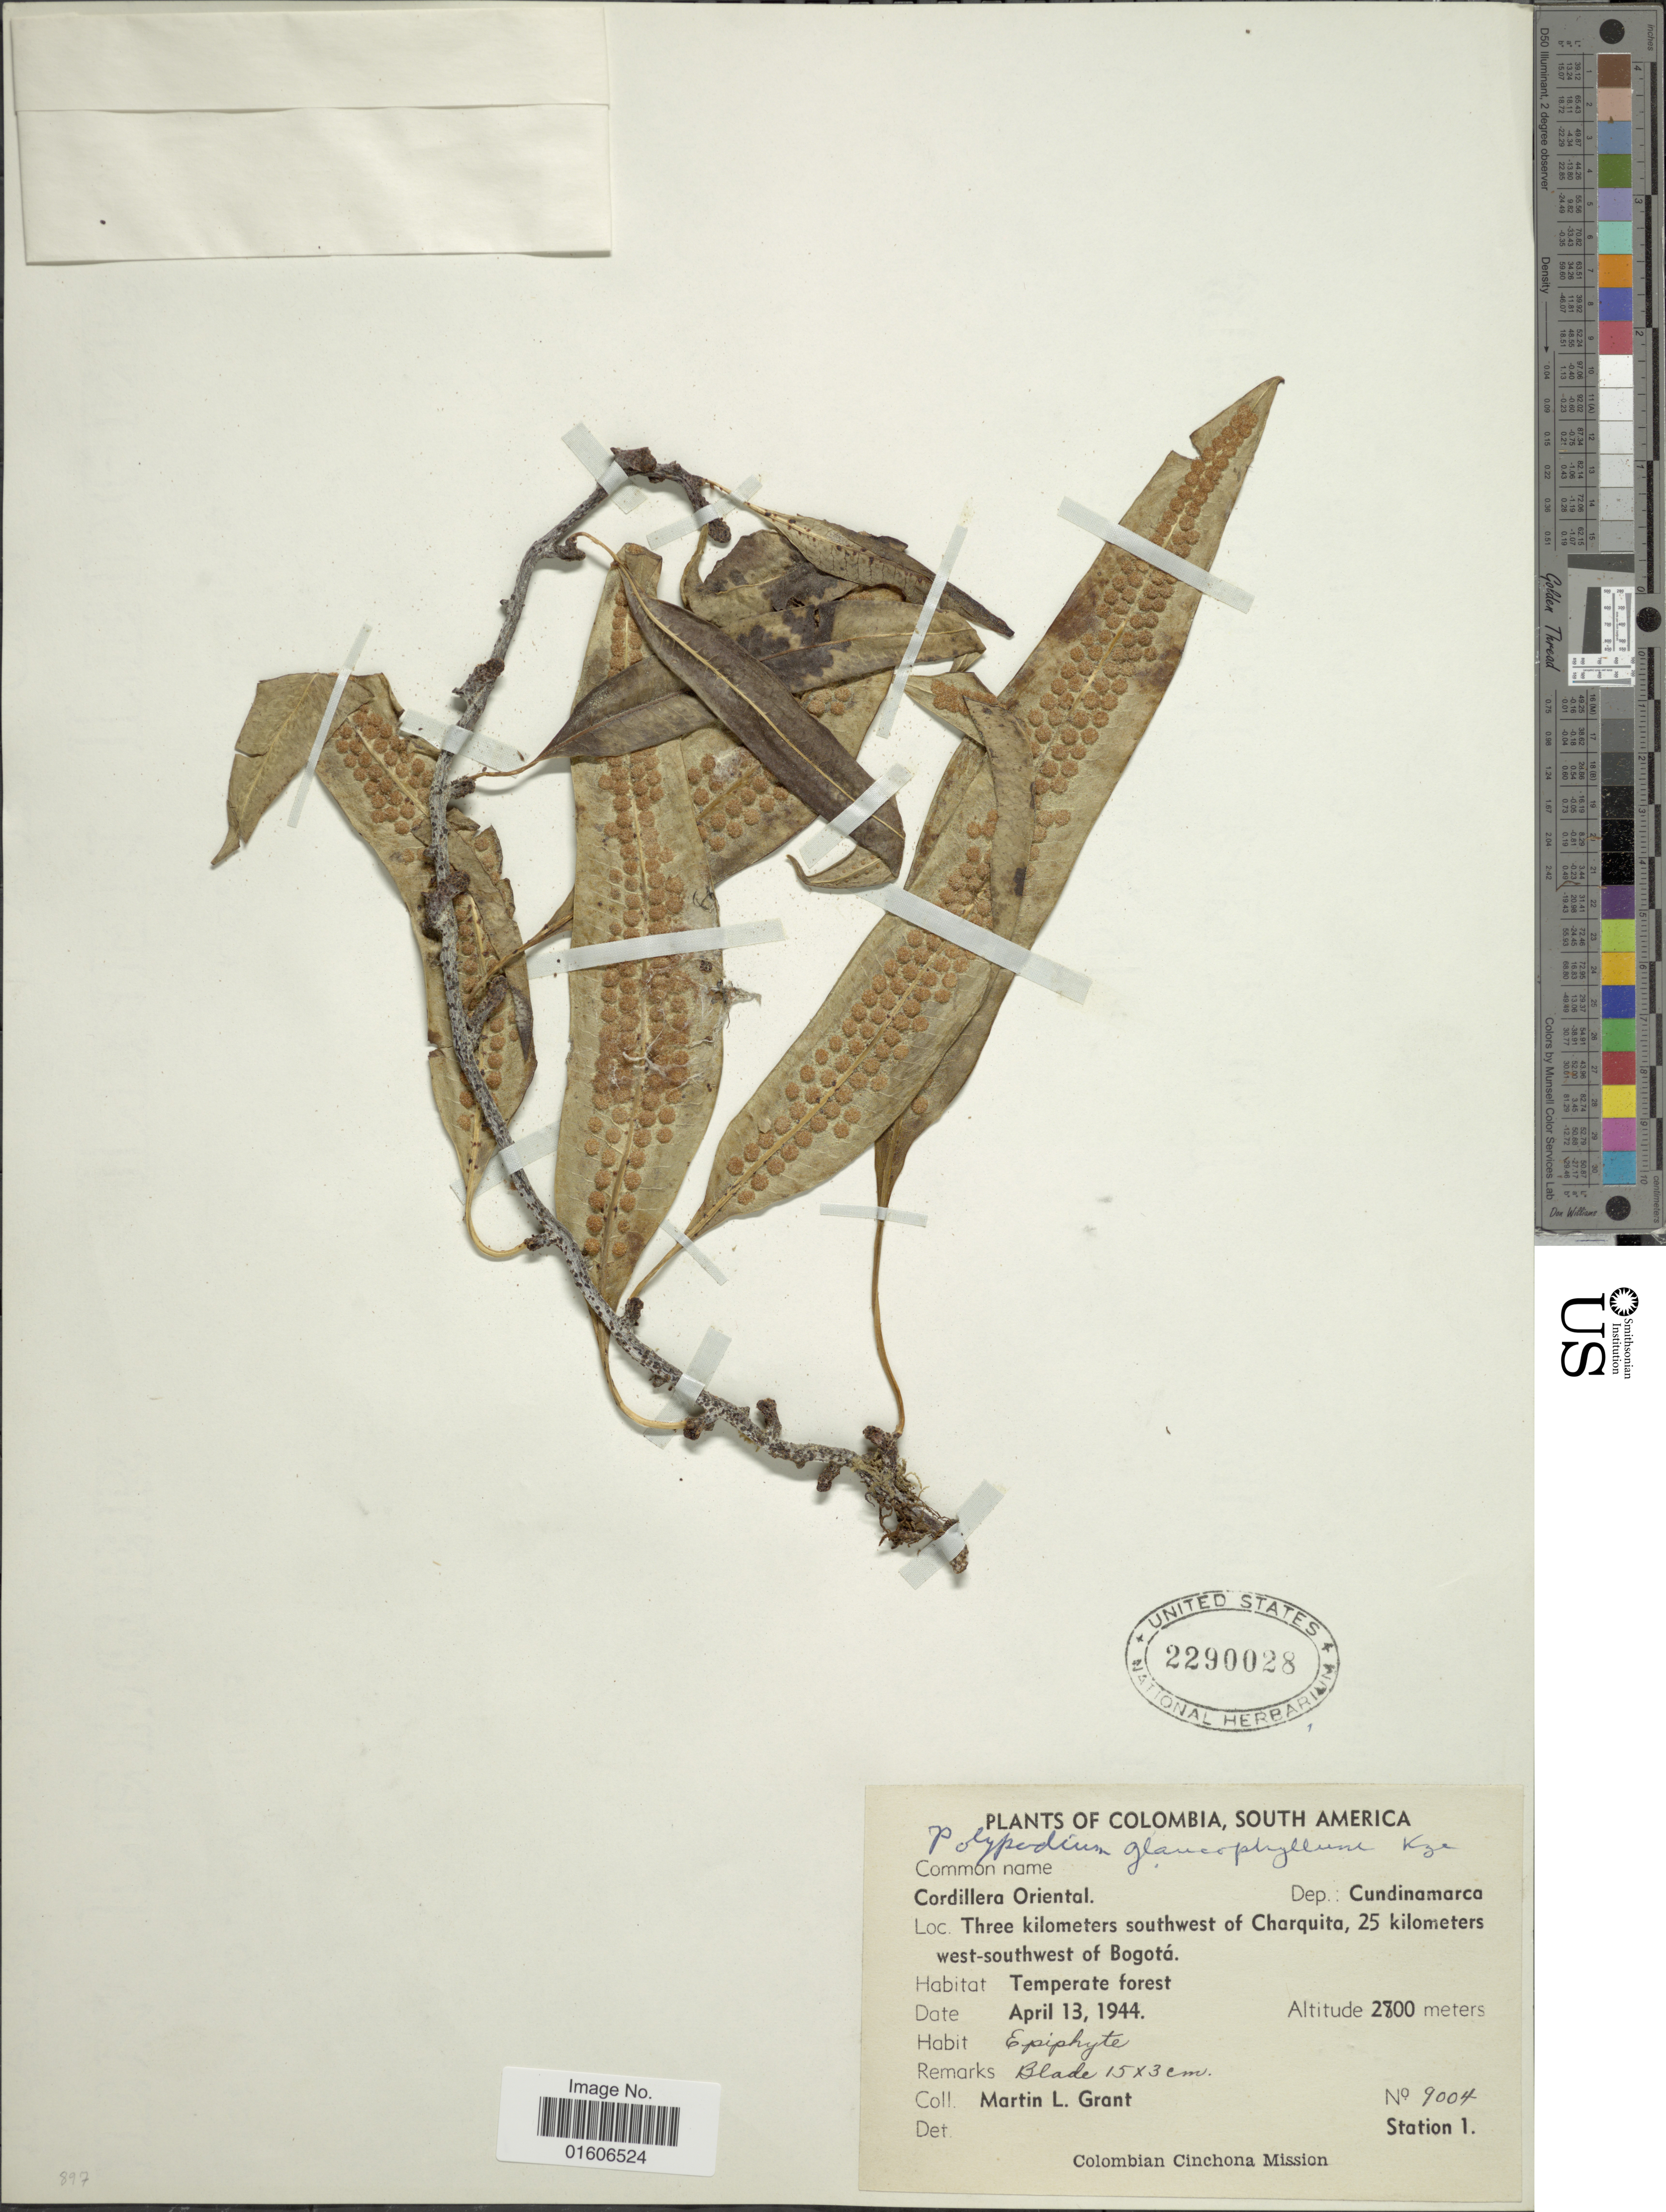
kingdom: Plantae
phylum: Tracheophyta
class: Polypodiopsida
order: Polypodiales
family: Polypodiaceae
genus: Serpocaulon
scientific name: Serpocaulon levigatum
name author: (Cav.) A.R. Sm.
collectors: M. L. Grant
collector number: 9004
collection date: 1944-04-13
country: Colombia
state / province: Cundinamarca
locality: Cordillera Oriental. Dep.: Cundinamarca. Three kilometers southwest of Charquita, 25 kilometers west-southwest of Bogotá.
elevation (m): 2800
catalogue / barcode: US 2290028